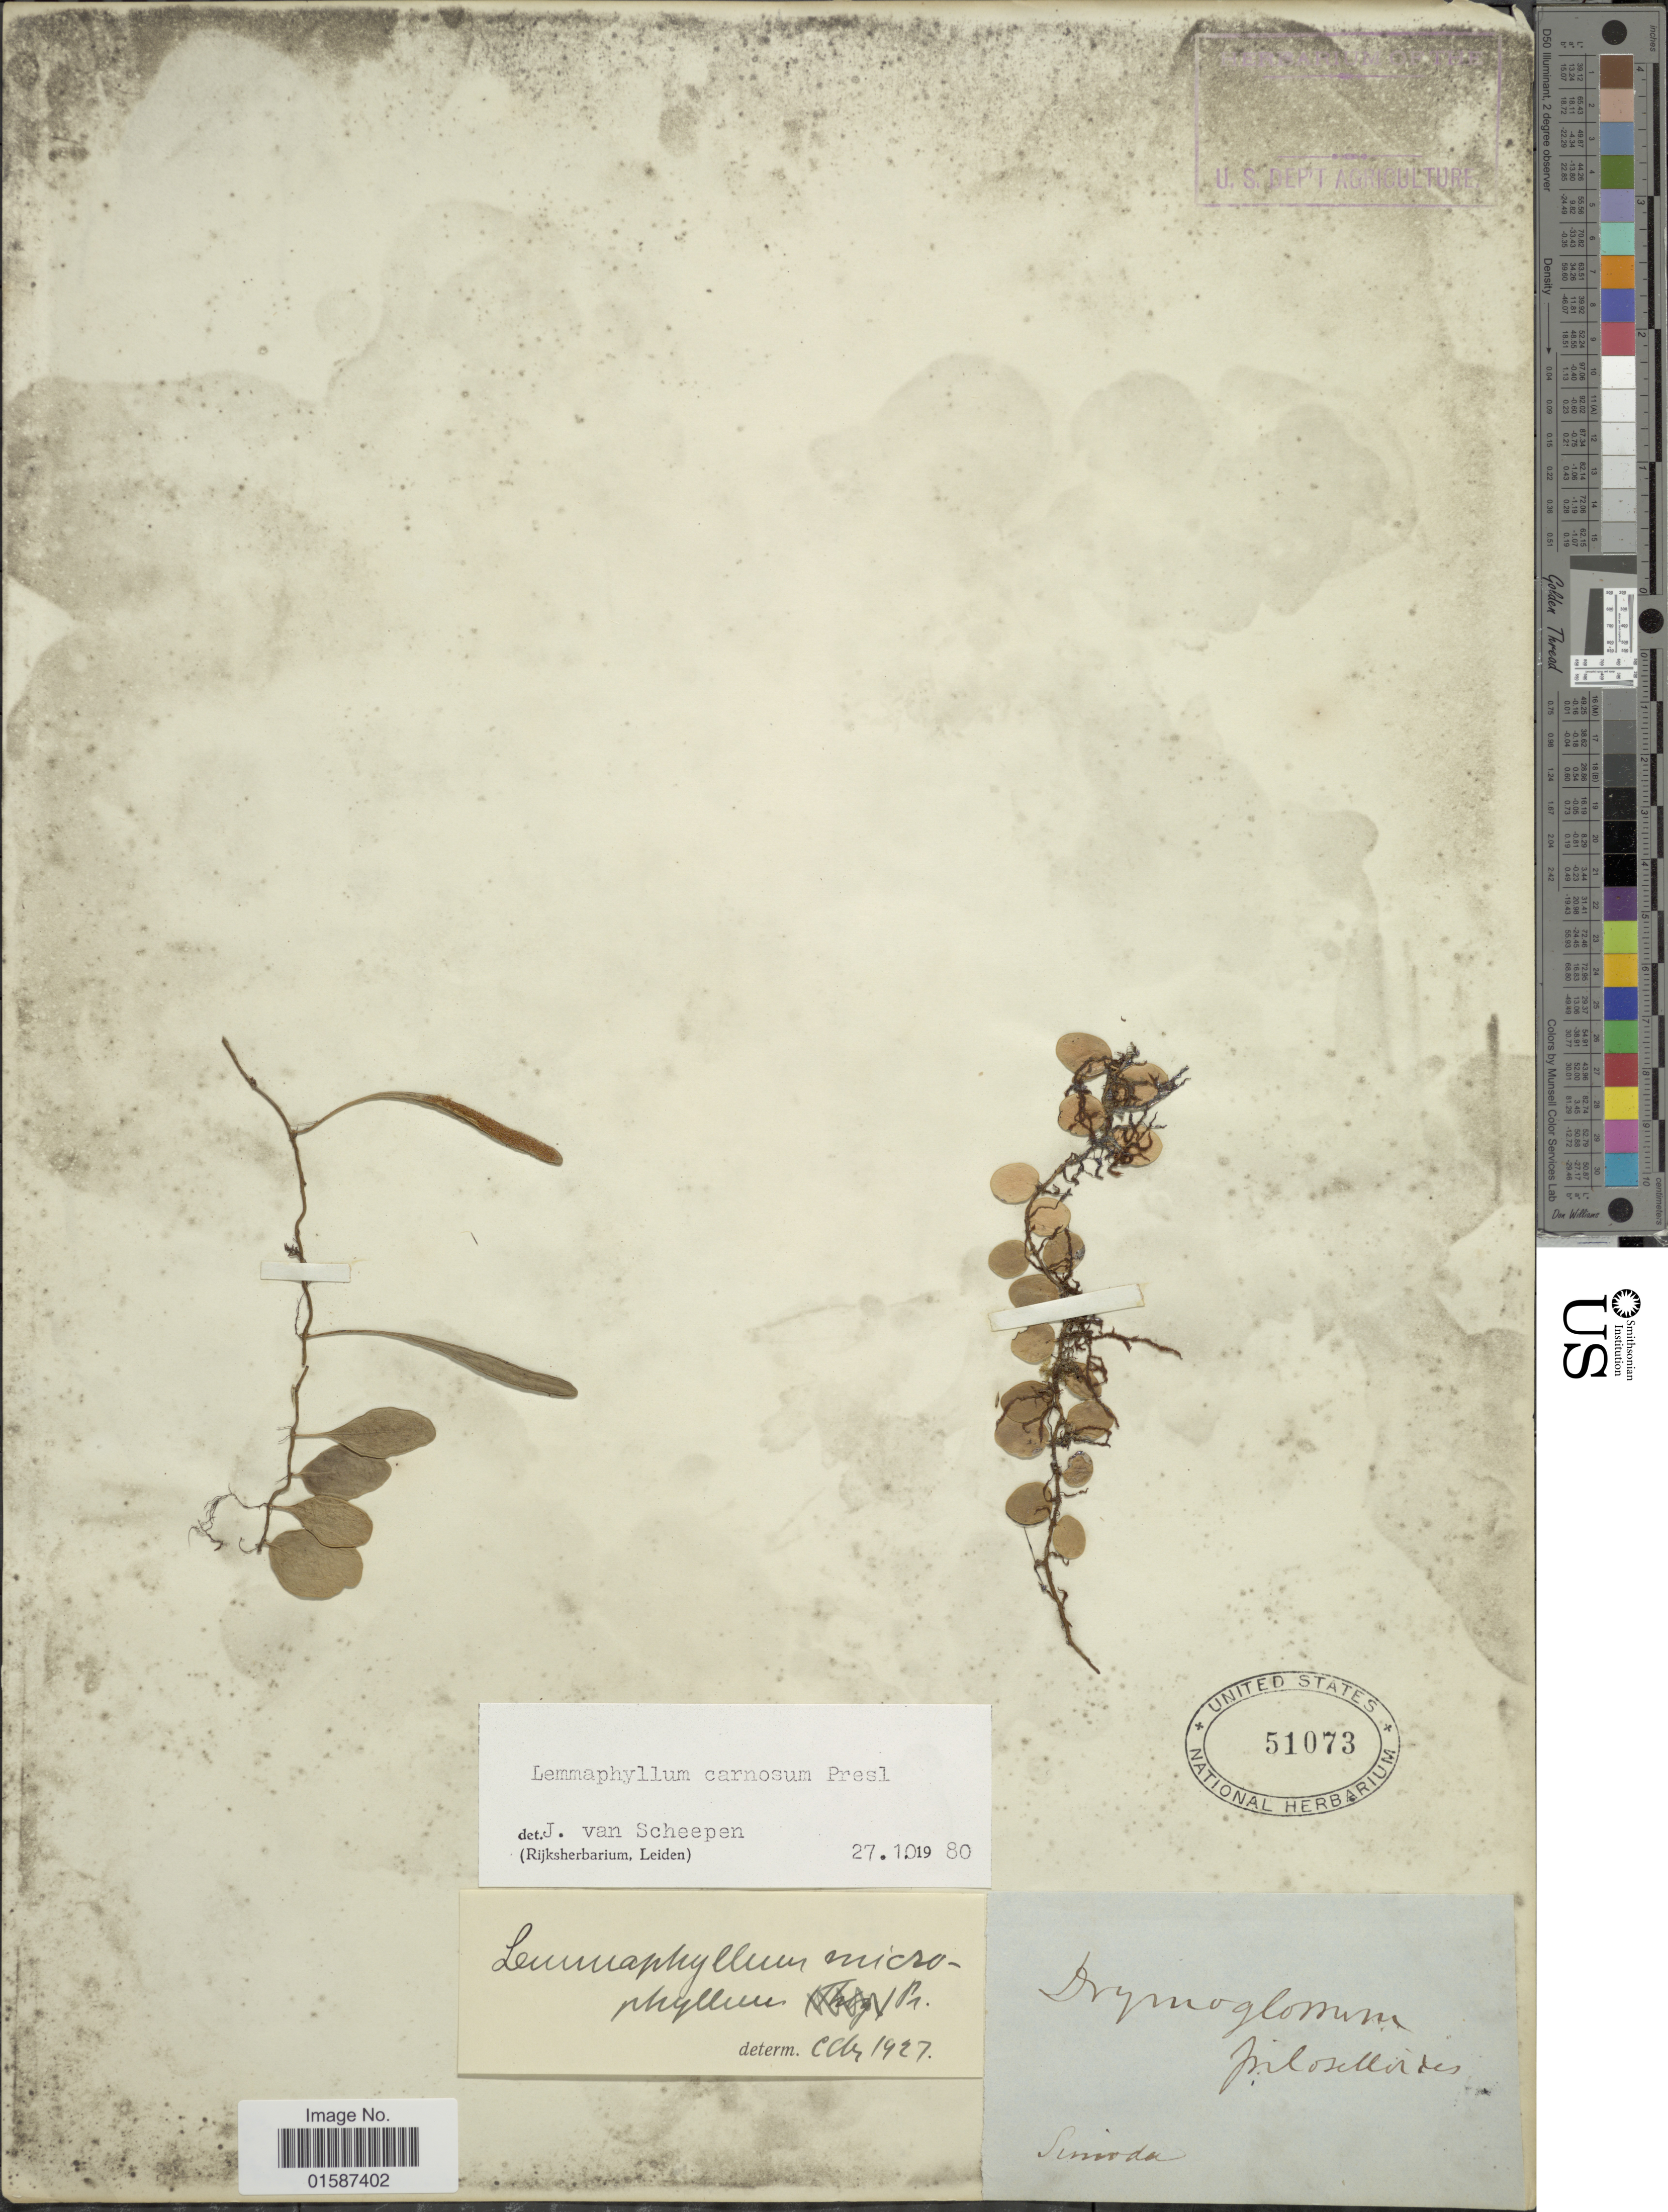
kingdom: Plantae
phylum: Tracheophyta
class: Polypodiopsida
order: Polypodiales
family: Polypodiaceae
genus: Lemmaphyllum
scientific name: Lemmaphyllum microphyllum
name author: C. Presl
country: Japan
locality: Simoda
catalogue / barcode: US 51073